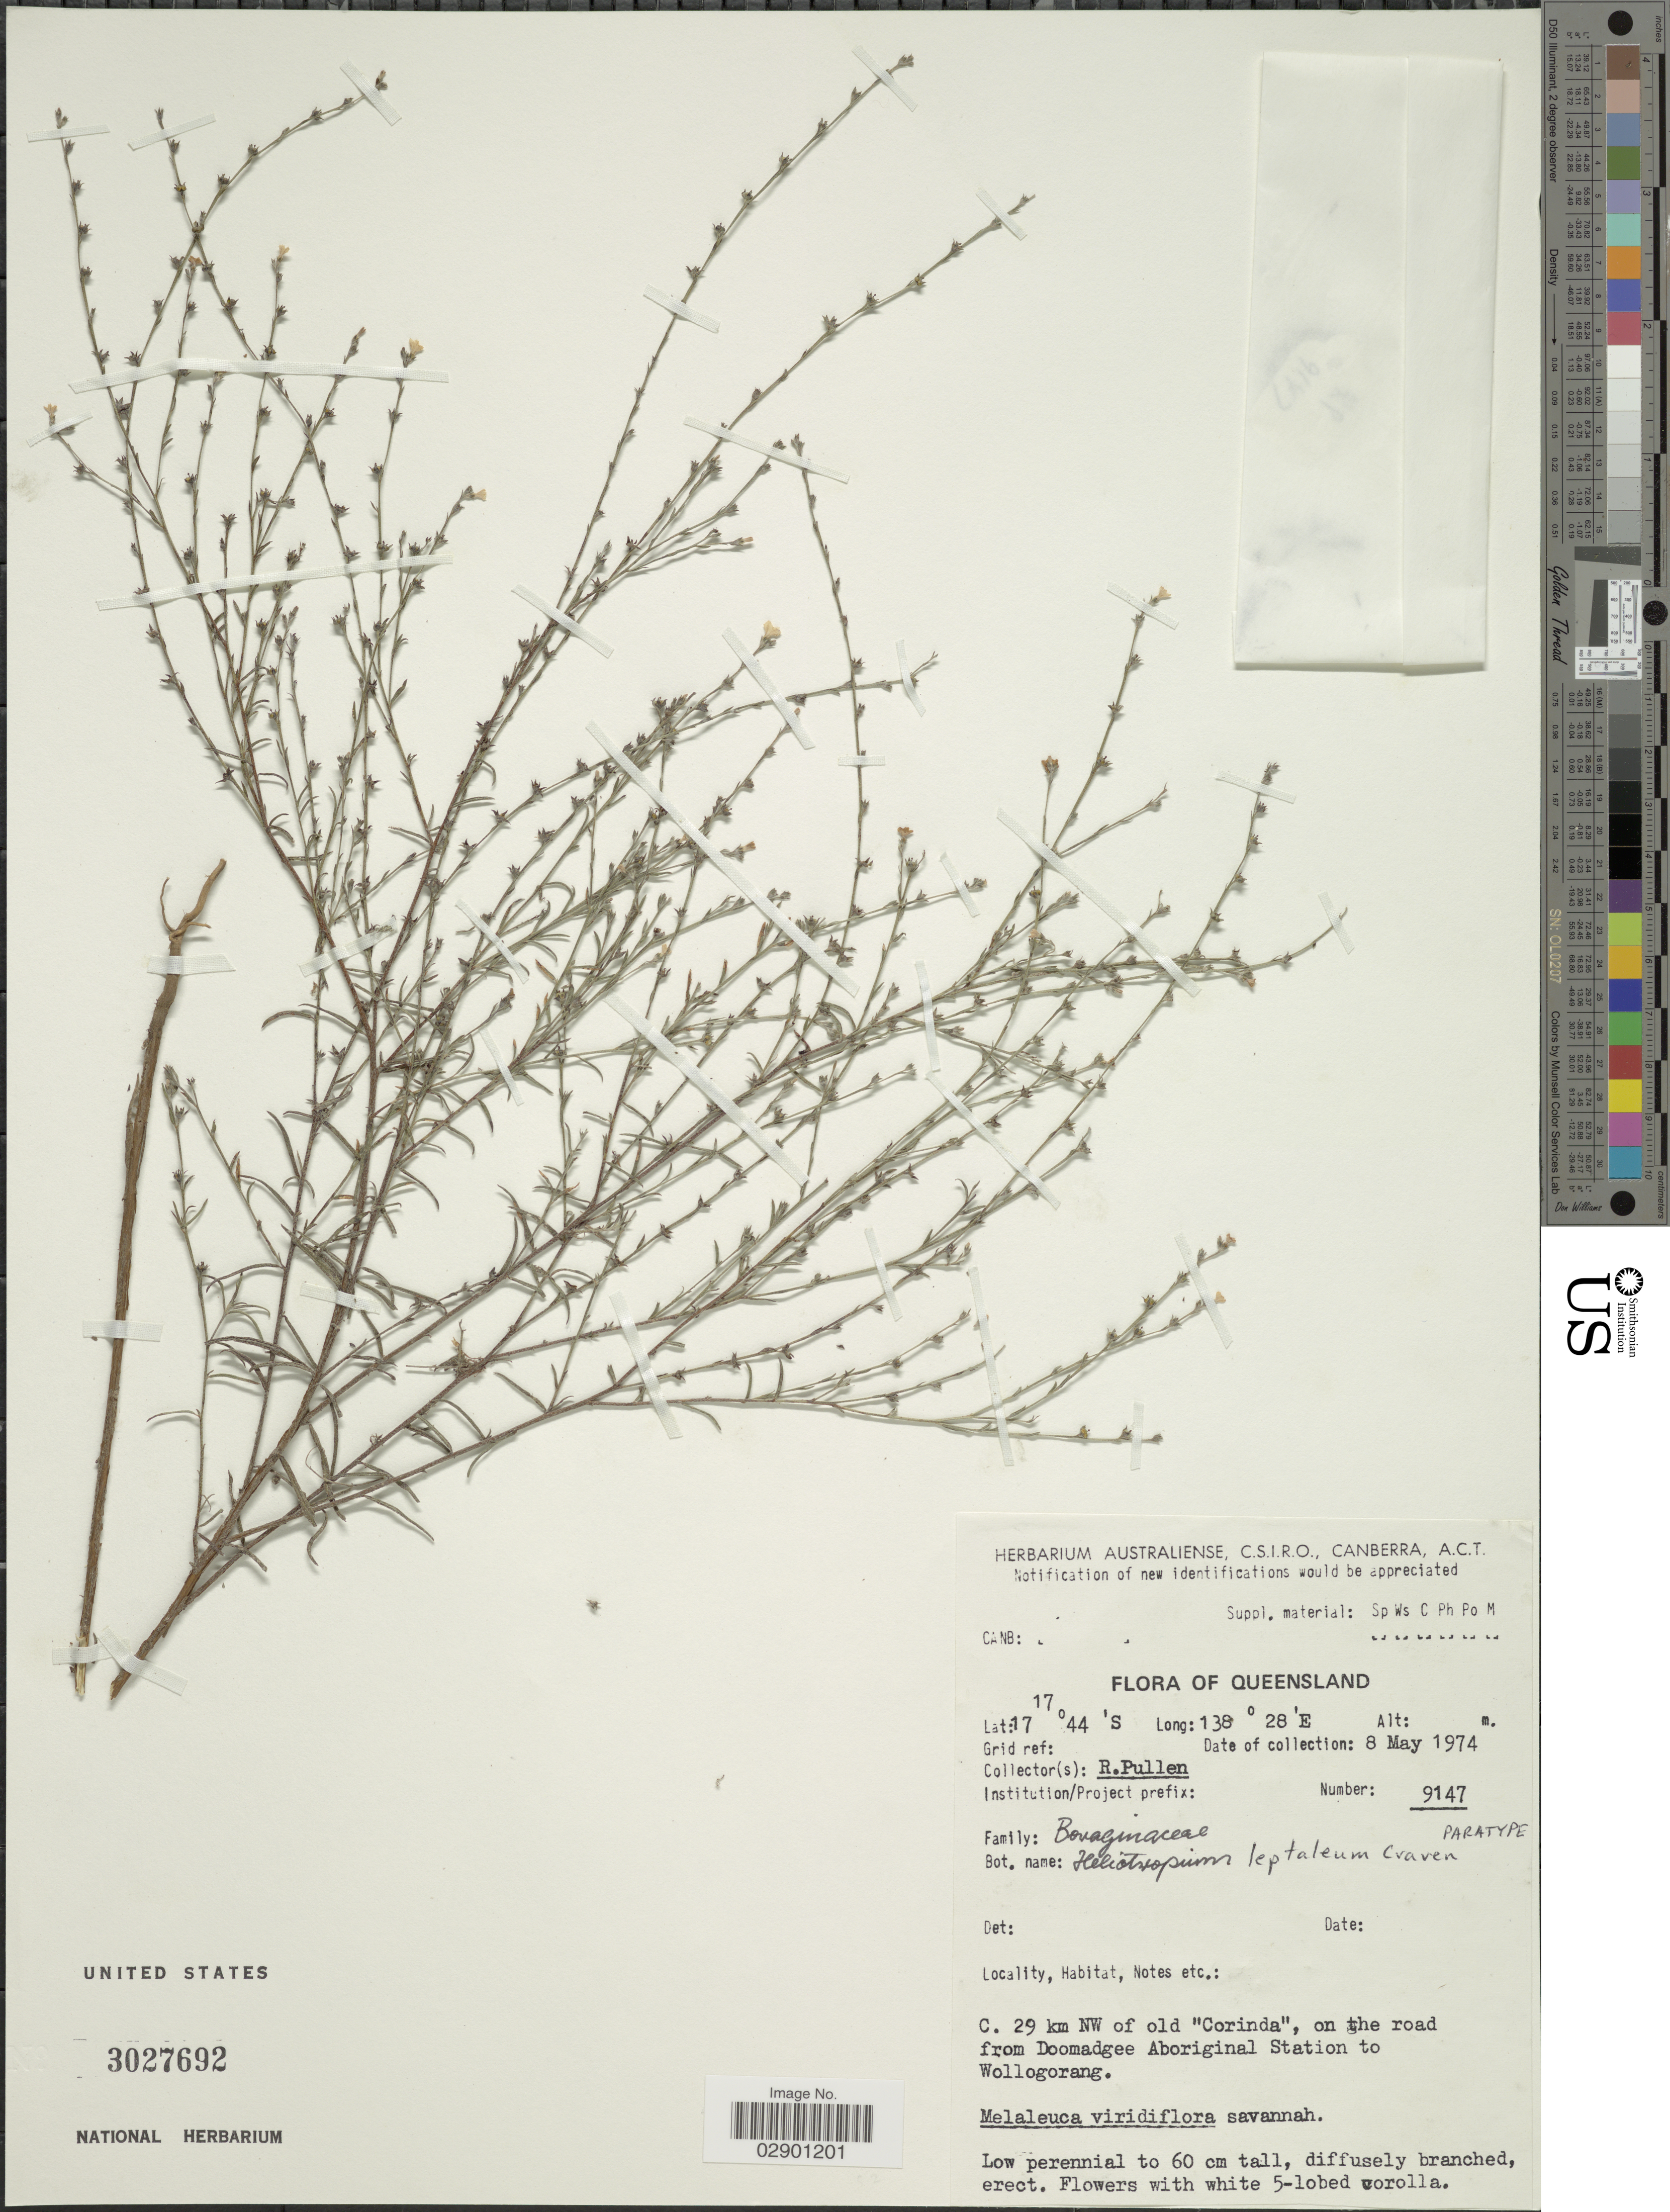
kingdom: Plantae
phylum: Tracheophyta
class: Magnoliopsida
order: Boraginales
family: Heliotropiaceae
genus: Heliotropium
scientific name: Heliotropium leptaleum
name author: Craven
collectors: R. Pullen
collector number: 9147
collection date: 1974-05-08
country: Australia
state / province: Queensland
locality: C. 29 km NW of old "Corinda", on the road from Doomadgee Aboriginal Station to Wollogorang.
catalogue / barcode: US 3027692